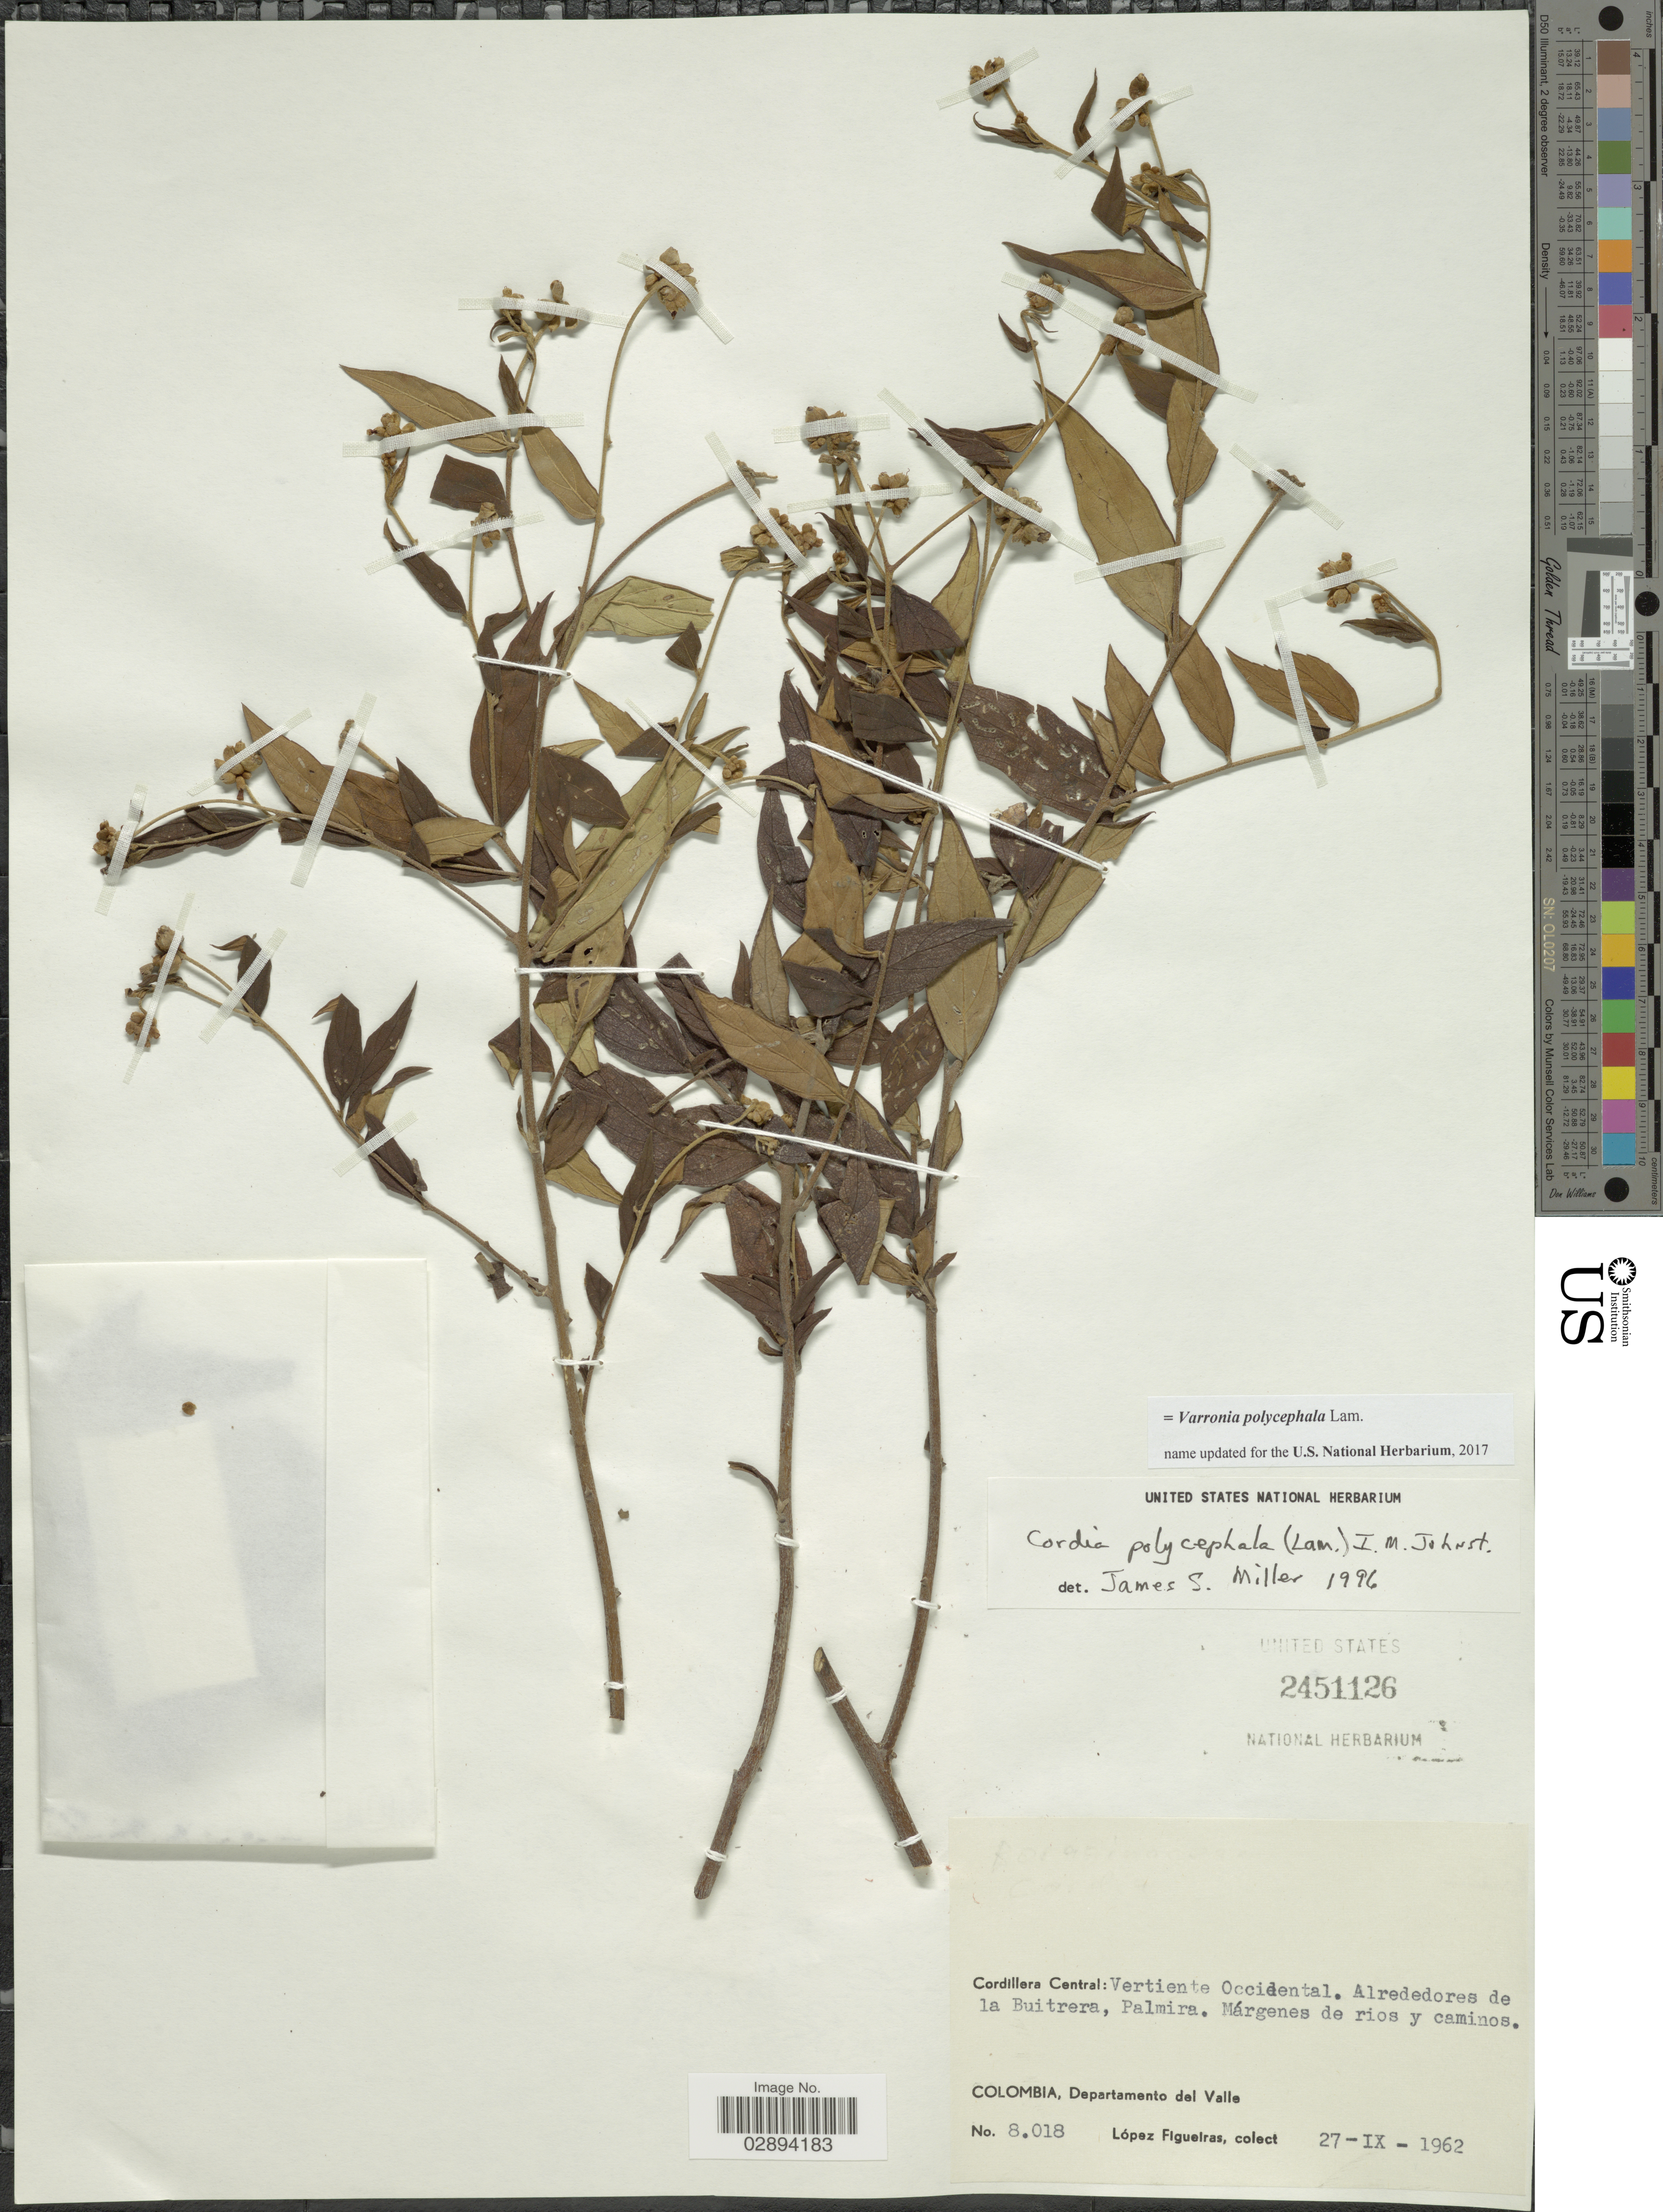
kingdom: Plantae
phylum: Tracheophyta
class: Magnoliopsida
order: Boraginales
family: Cordiaceae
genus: Varronia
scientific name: Varronia polycephala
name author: Lam.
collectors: M. López Figueiras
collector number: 8018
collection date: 1962-09-27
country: Colombia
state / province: Valle del Cauca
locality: Cordillera Central, Vertiente Occidental, Alrededores de la Buitrera, Palmira, Departamento del Valle.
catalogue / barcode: US 2451126